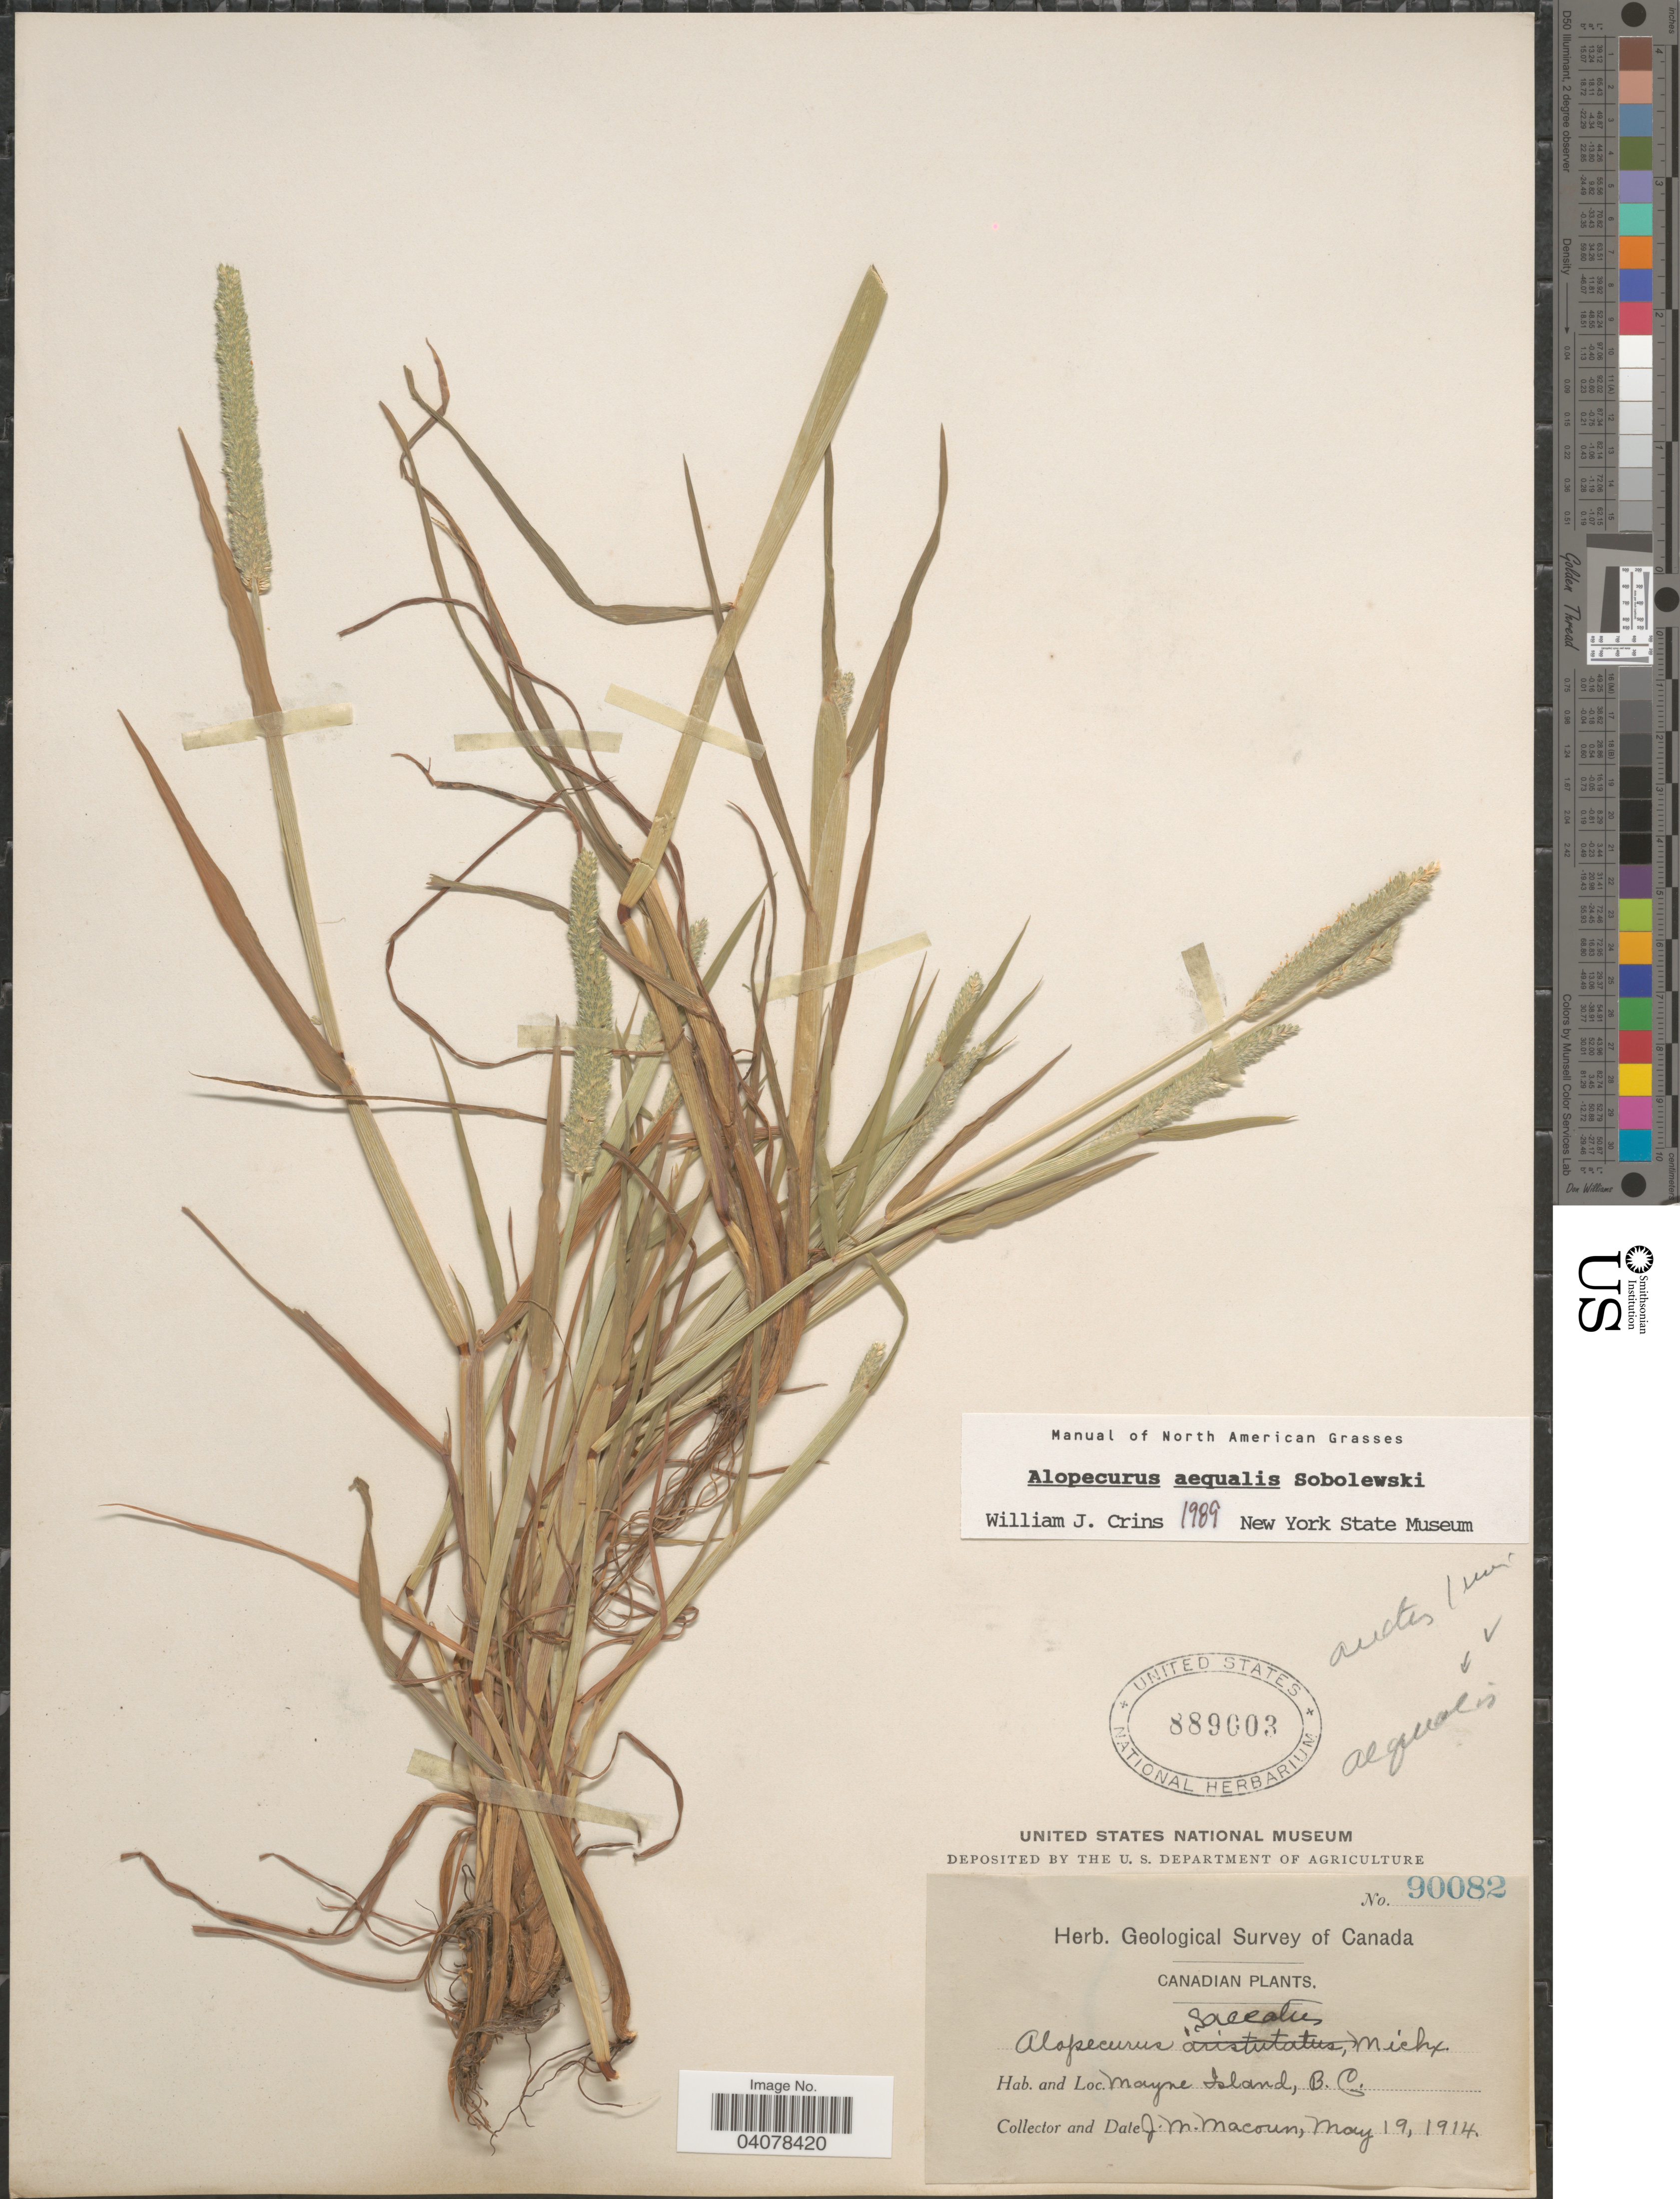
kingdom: Plantae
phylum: Tracheophyta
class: Liliopsida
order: Poales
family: Poaceae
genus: Alopecurus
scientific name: Alopecurus aequalis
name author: Sobol.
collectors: J. M. Macoun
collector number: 90082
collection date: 1914-05-19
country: Canada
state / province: British Columbia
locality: Herb. Geological Survey of Canada. Mayne Island.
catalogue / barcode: US 889003